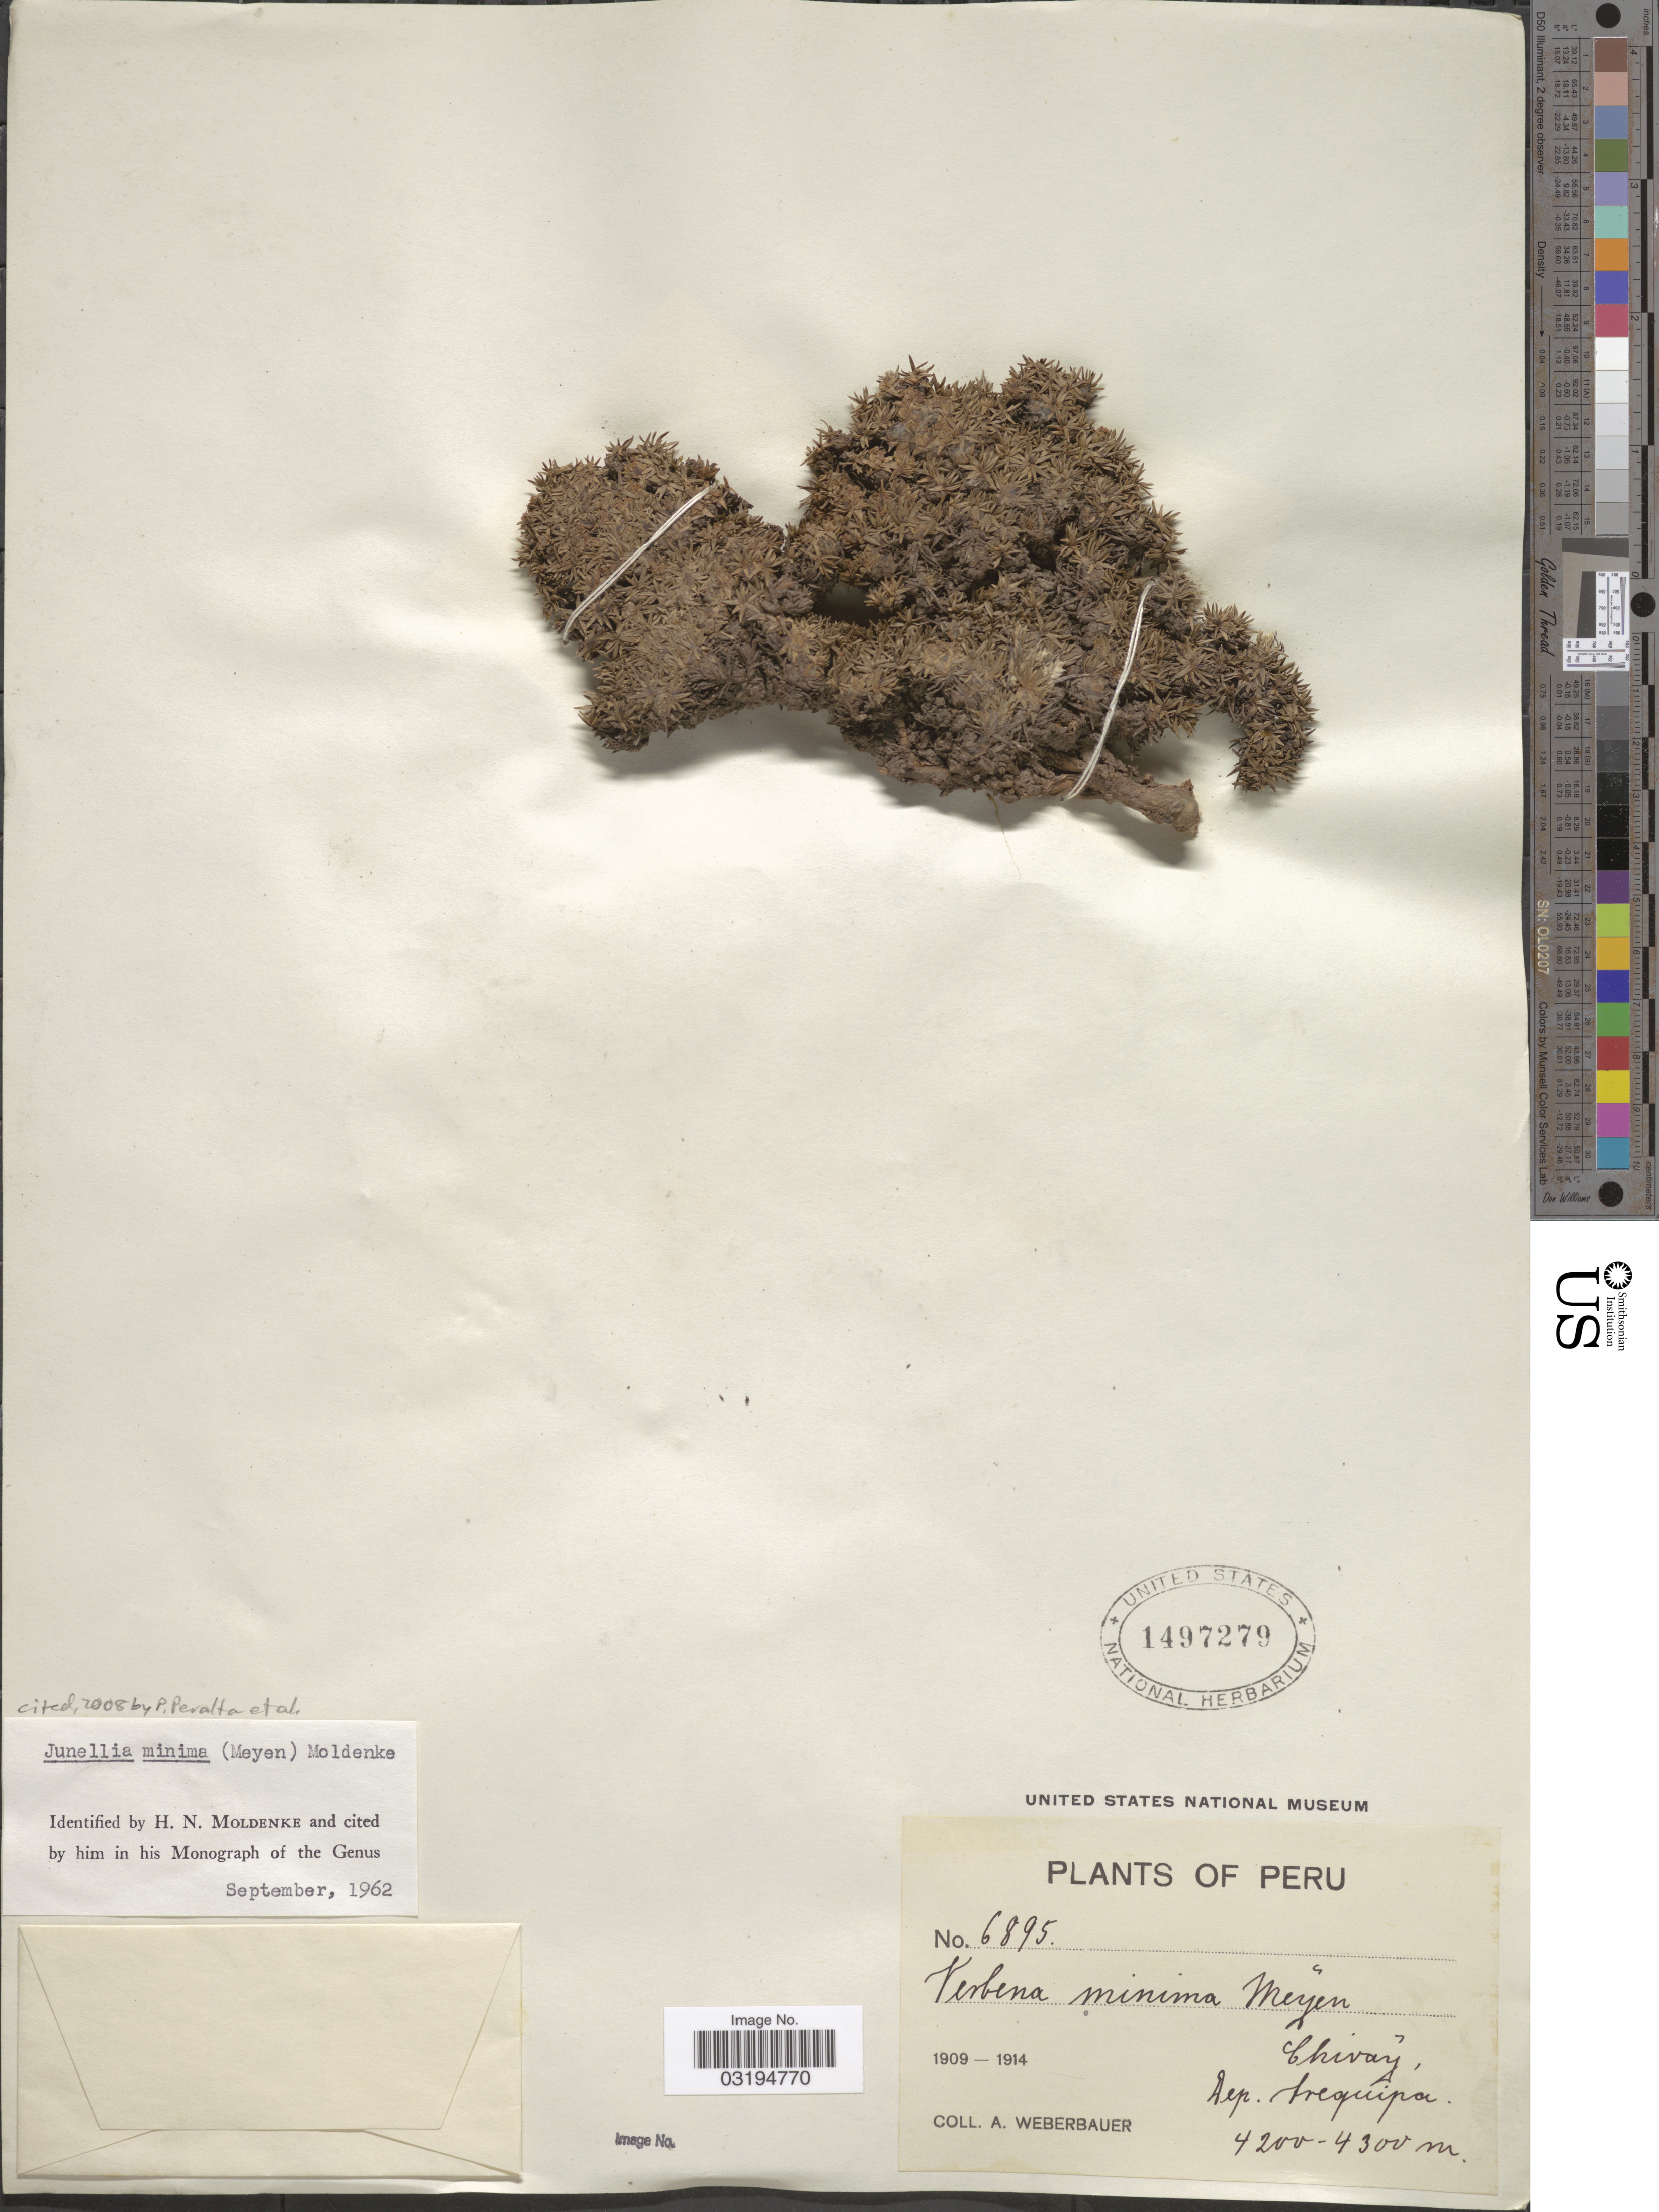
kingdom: Plantae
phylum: Tracheophyta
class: Magnoliopsida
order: Lamiales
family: Verbenaceae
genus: Junellia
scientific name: Junellia minima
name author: (Meyen) Moldenke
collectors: A. Weberbauer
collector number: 6895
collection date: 1909/1914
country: Peru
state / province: Arequipa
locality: Chivary, Dep. Arequipa.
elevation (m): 4200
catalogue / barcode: US 1497279